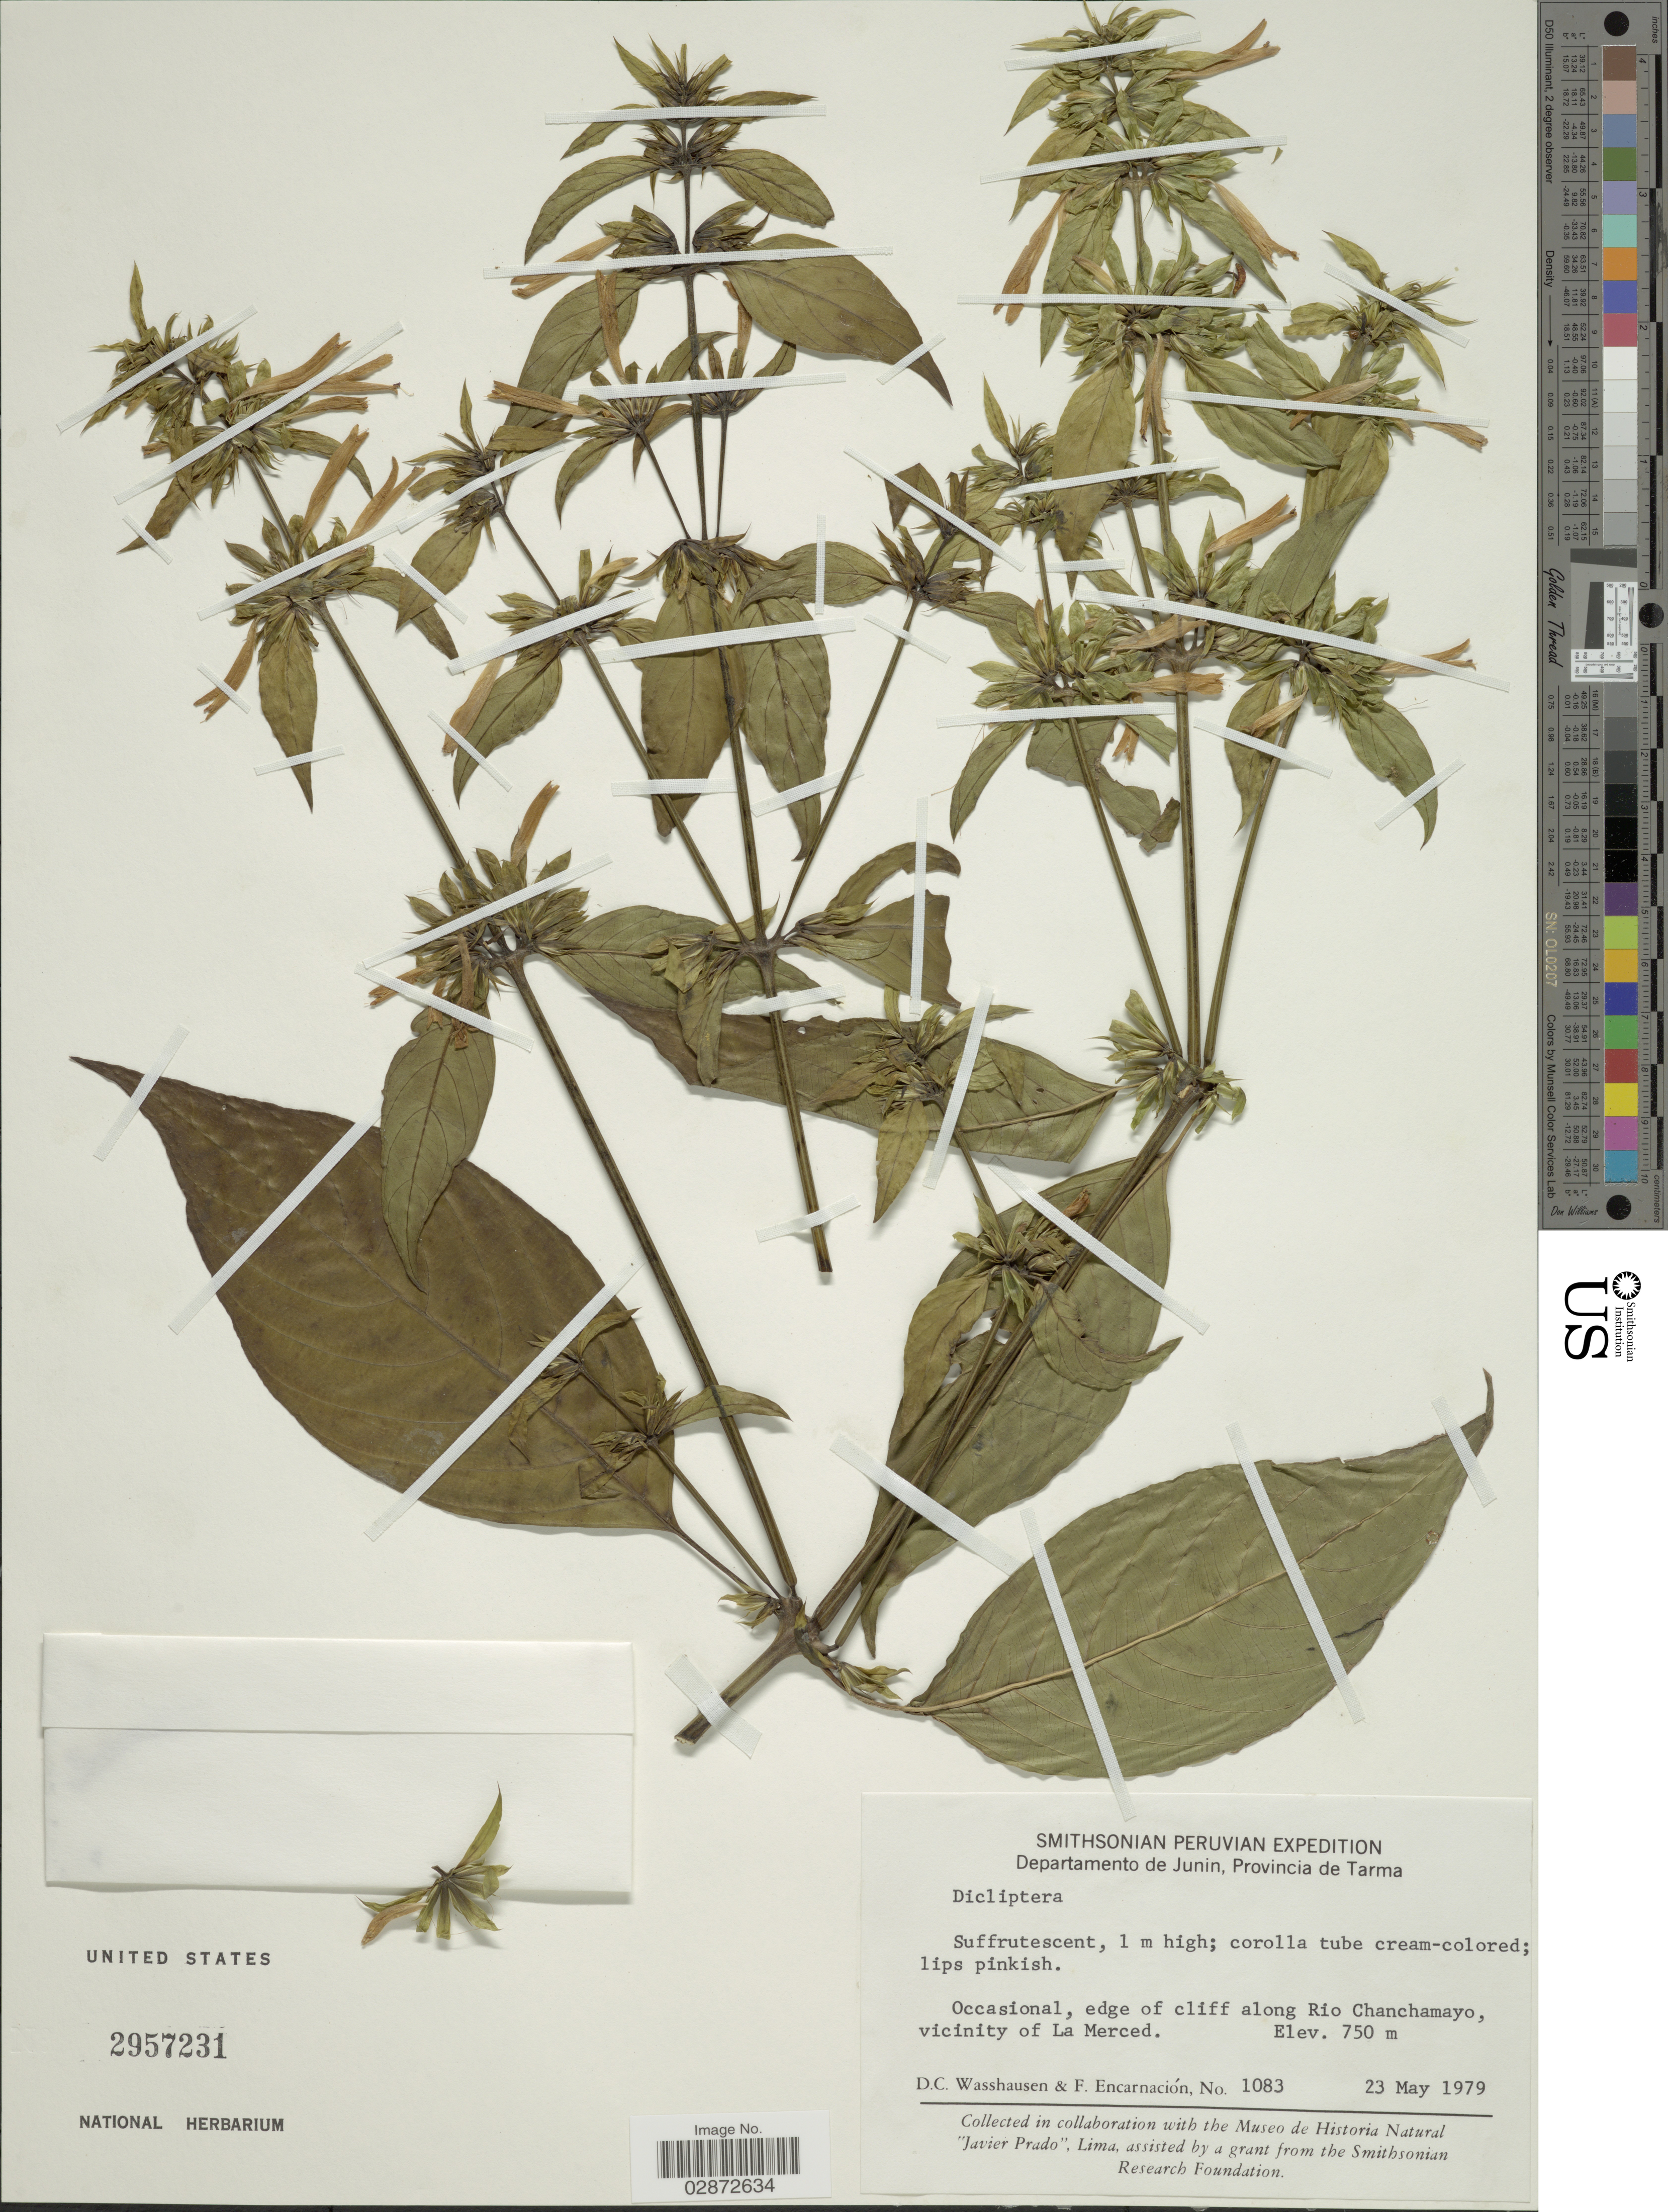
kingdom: Plantae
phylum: Tracheophyta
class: Magnoliopsida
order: Lamiales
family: Acanthaceae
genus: Dicliptera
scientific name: Dicliptera sp.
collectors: D. C. Wasshausen & F. Encarnación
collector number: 1083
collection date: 1979-05-23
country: Peru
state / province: Junín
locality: Departamento de Junin, Provincia de Tarma. Occasional, edge of cliff along Rio Chanchamayo, vicinity of La Merced.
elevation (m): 750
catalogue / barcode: US 2957231